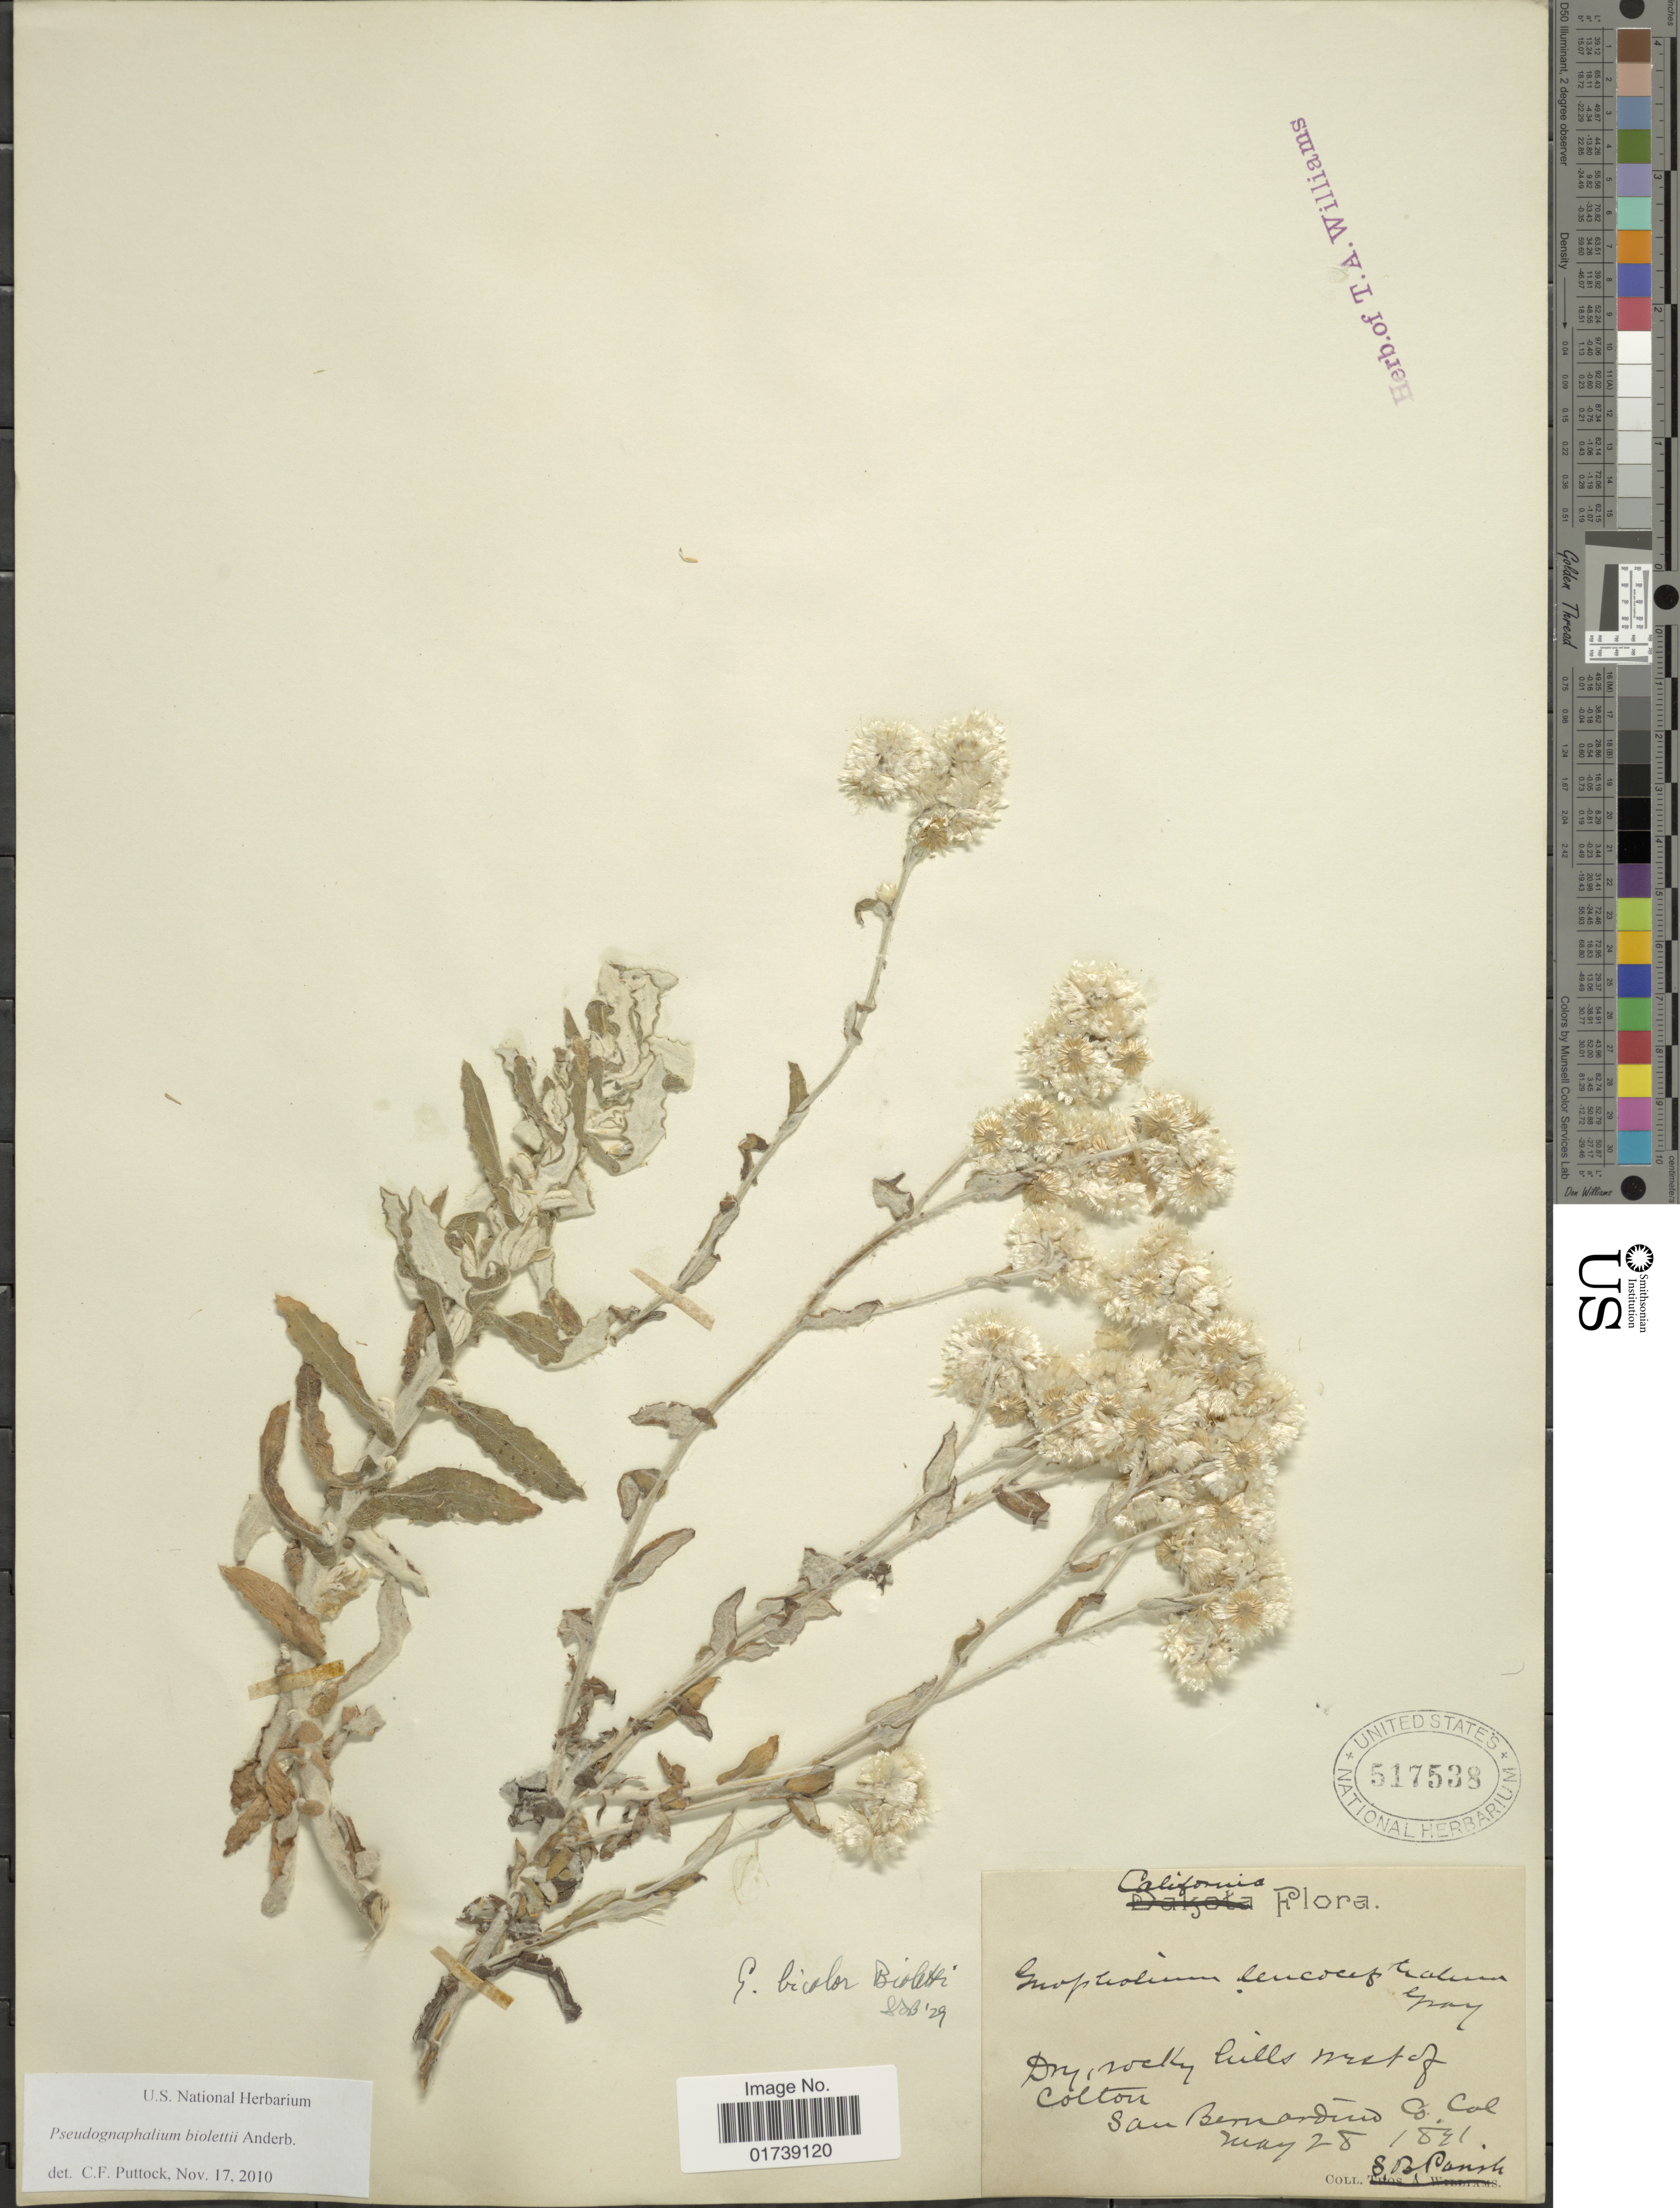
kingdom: Plantae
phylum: Tracheophyta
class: Magnoliopsida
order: Asterales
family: Asteraceae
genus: Pseudognaphalium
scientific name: Pseudognaphalium biolettii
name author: Anderb.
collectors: S. B. Parish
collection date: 1891-05-28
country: United States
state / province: California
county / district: San Bernardino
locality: West of Cotton, San Bernardino Co.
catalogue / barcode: US 517538